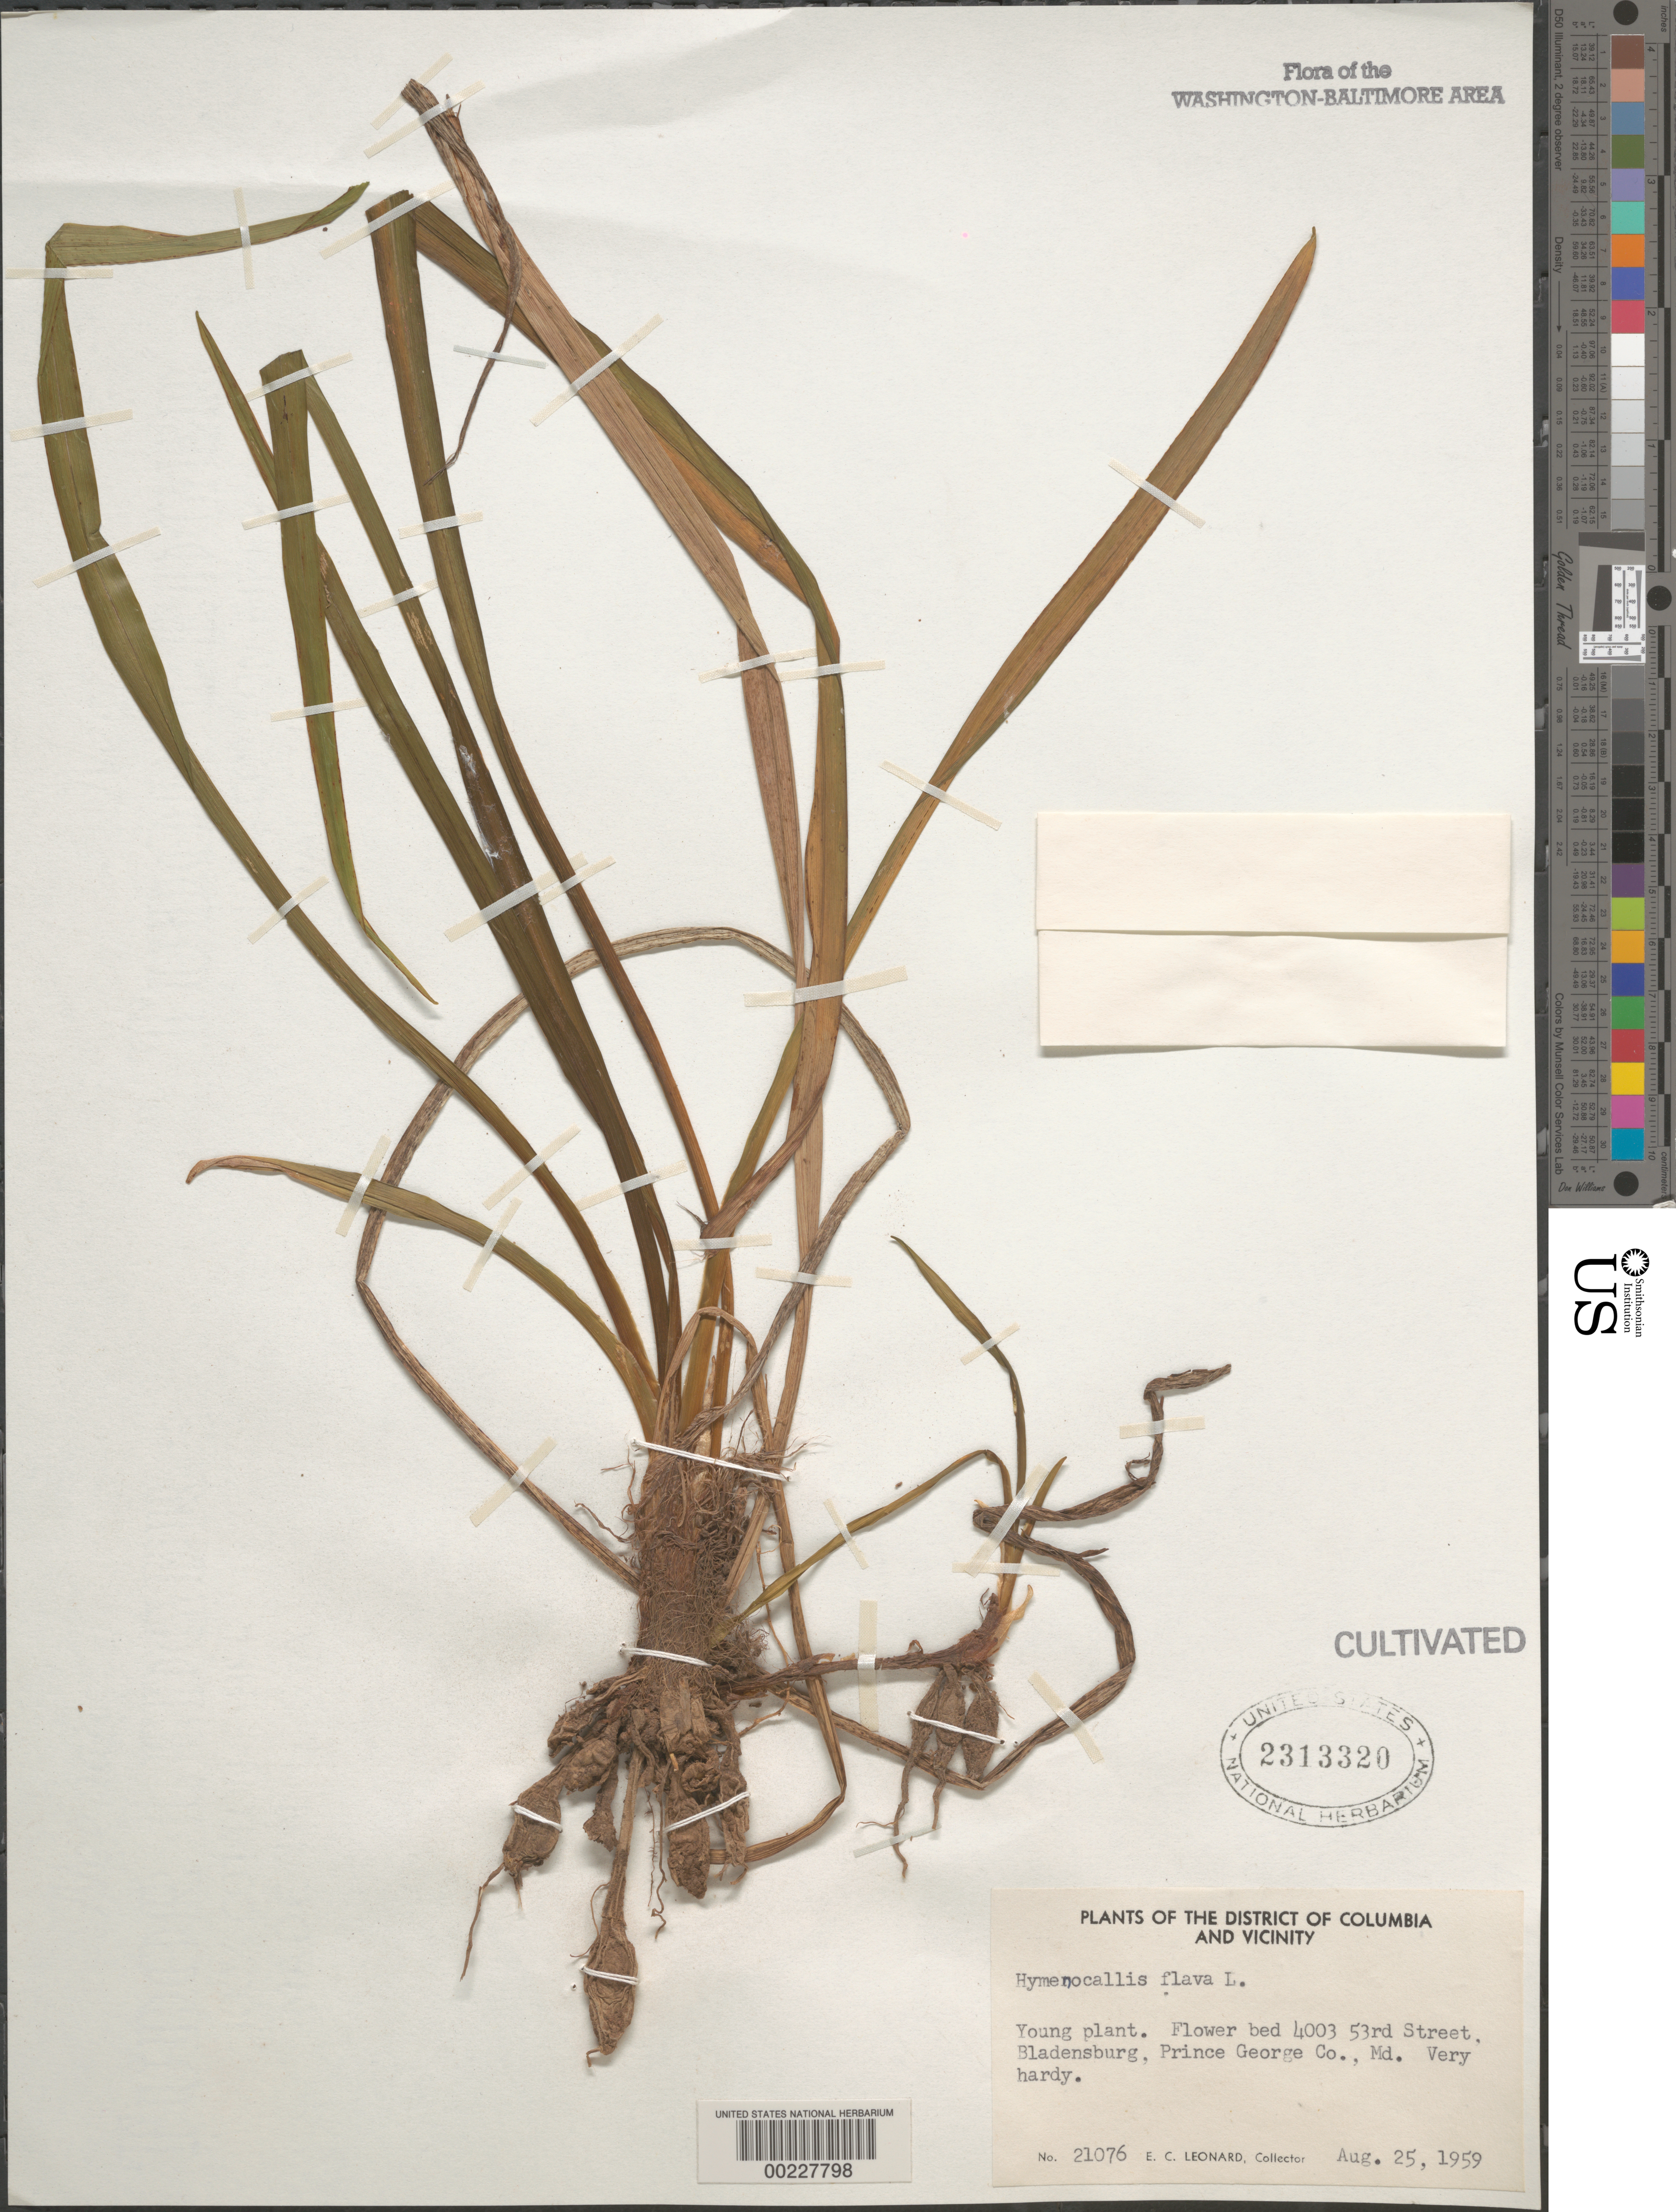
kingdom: Plantae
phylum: Tracheophyta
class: Liliopsida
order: Asparagales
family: Amaryllidaceae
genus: Hymenocallis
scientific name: Hymenocallis flava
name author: L.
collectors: E. C. Leonard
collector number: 21076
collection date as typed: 25 Aug 1959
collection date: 1959-08-25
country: United States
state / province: Maryland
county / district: Prince George's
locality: Bladensburg, 4003 53rd St, flower bed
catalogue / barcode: US 2313320